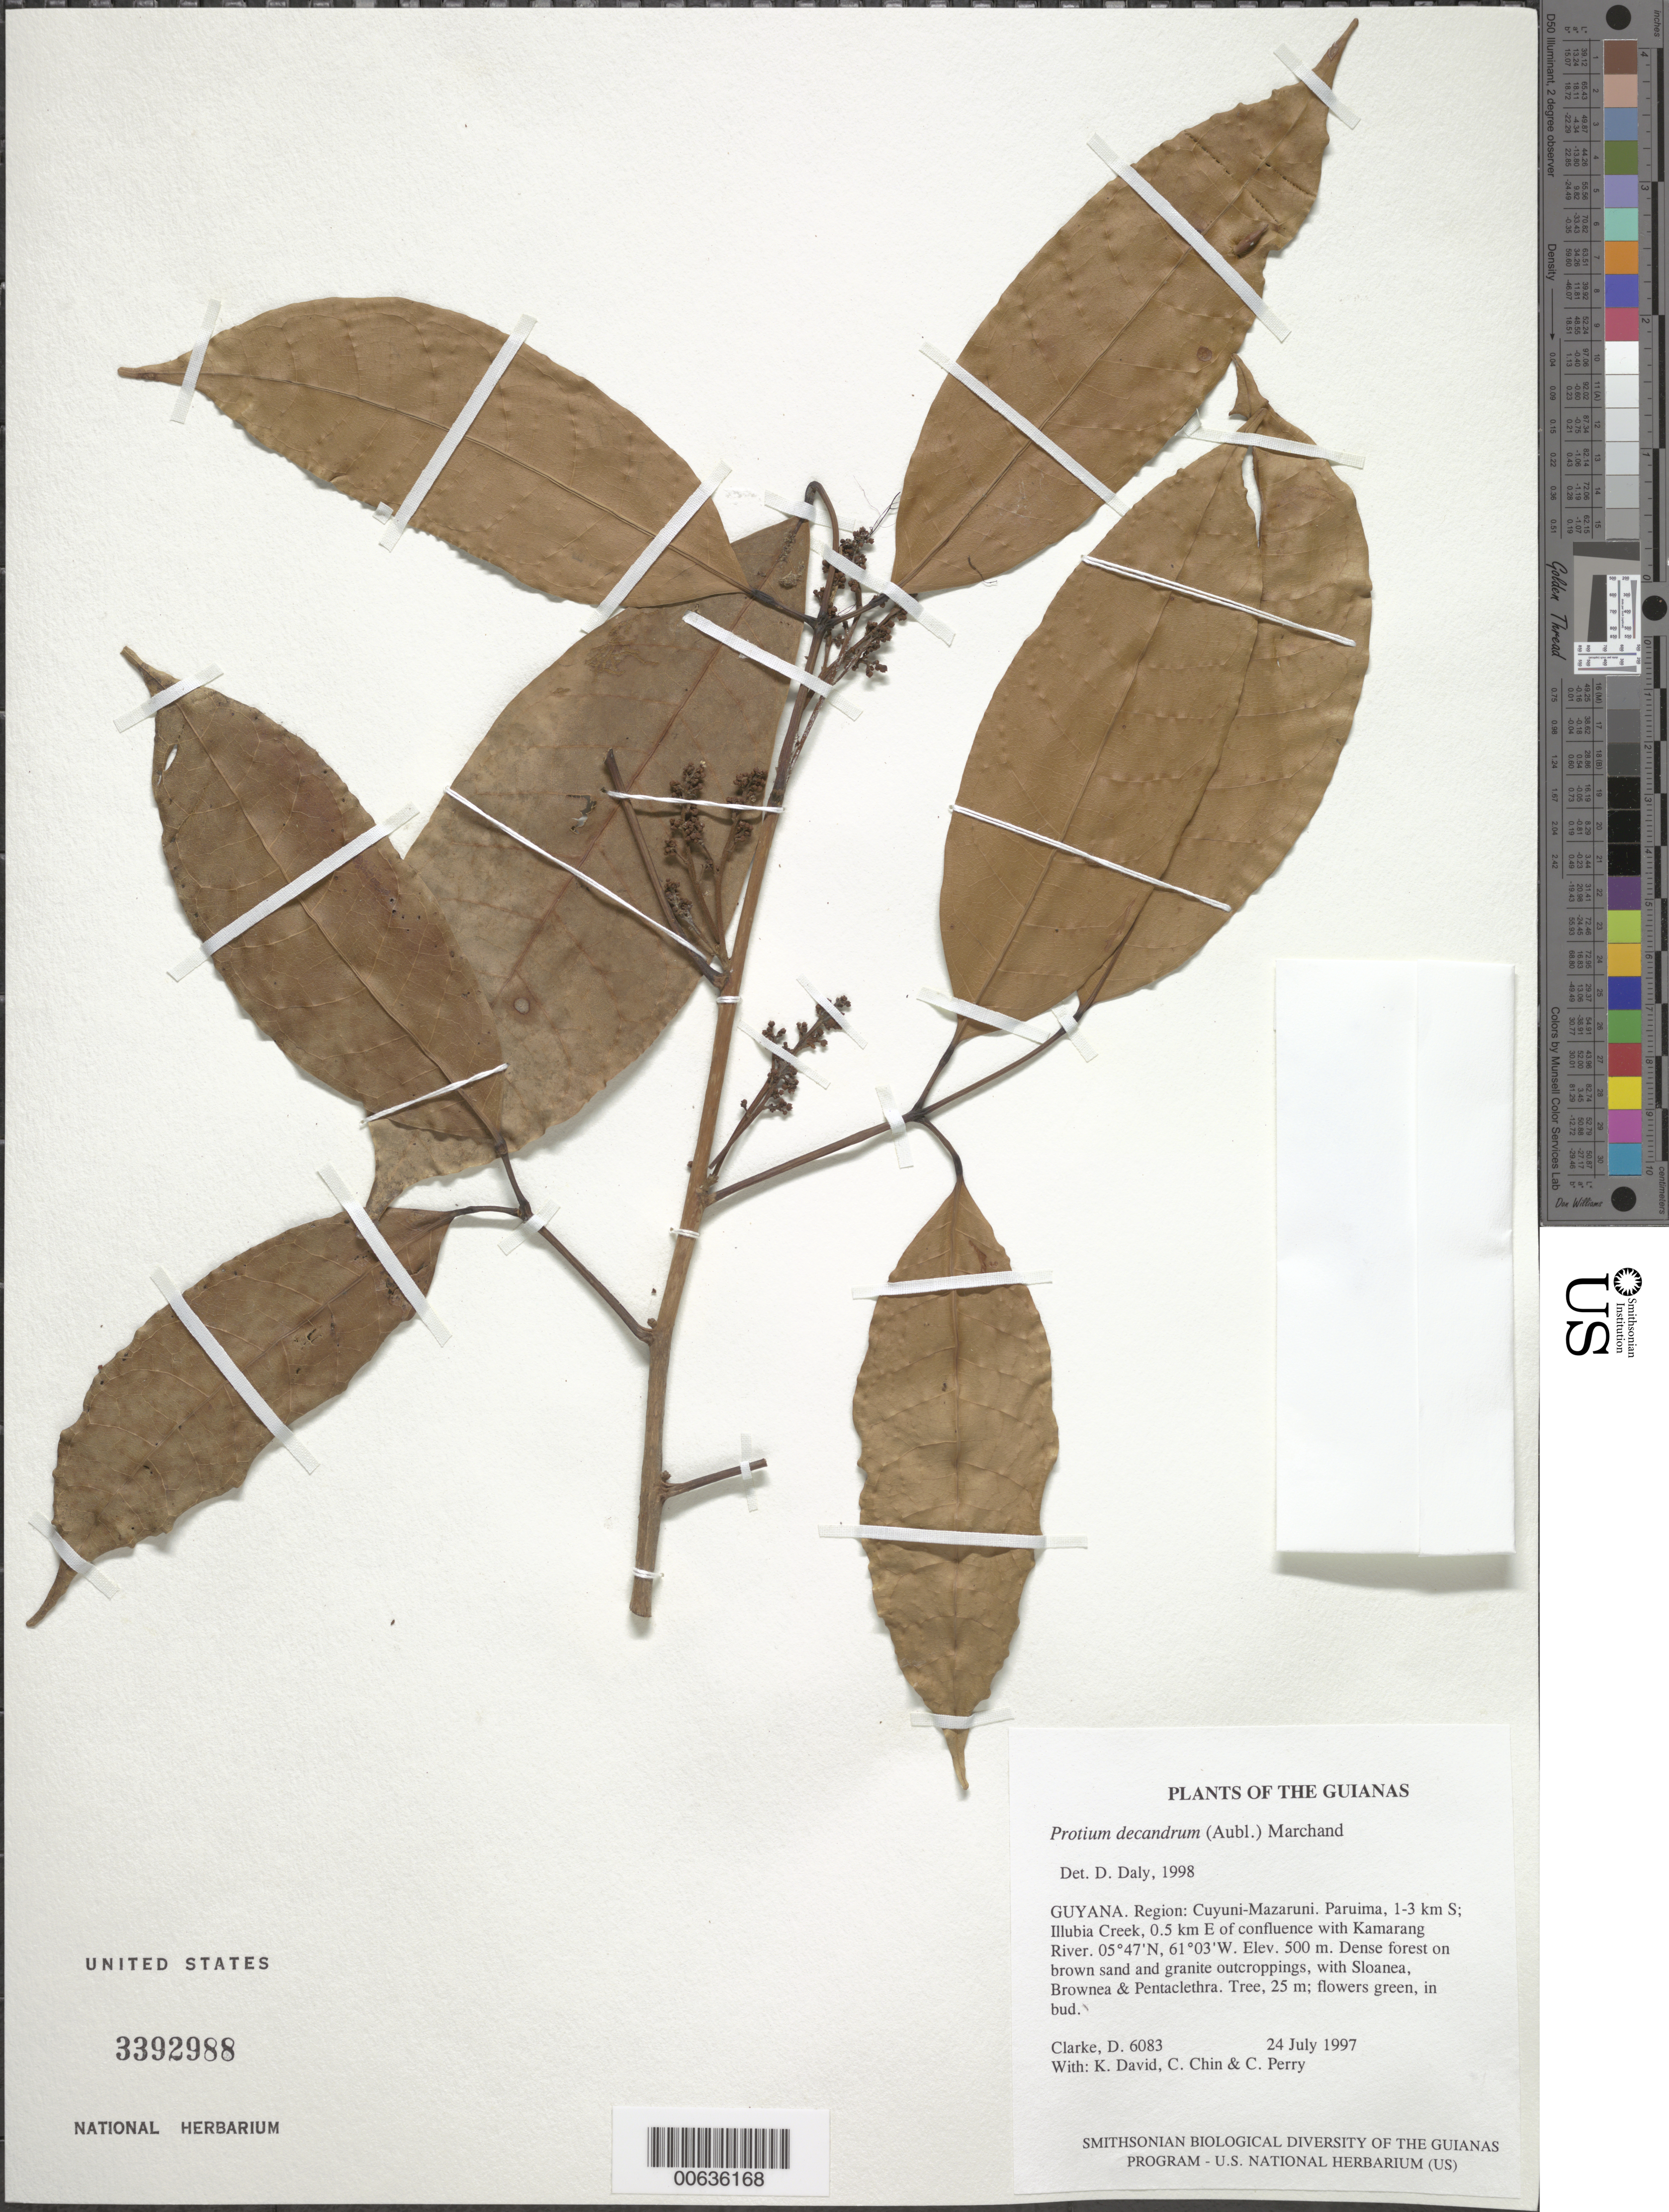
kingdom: Plantae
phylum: Tracheophyta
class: Magnoliopsida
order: Sapindales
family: Burseraceae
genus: Protium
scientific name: Protium decandrum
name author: (Aubl.) Marchand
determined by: Daly, D. C.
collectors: H. D. Clarke, K. David, C. Chin & C. Perry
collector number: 6083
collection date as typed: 24 July 1997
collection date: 1997-07-24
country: Guyana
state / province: Cuyuni-Mazaruni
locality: Paruima, 1-3 km S; Illubia Creek, 0.5 km E of confluence with Kamarang River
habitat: Dense forest on brown sand and granite outcroppings, with Sloanea, Brownea & Pentaclethra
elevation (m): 500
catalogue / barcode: US 3392988